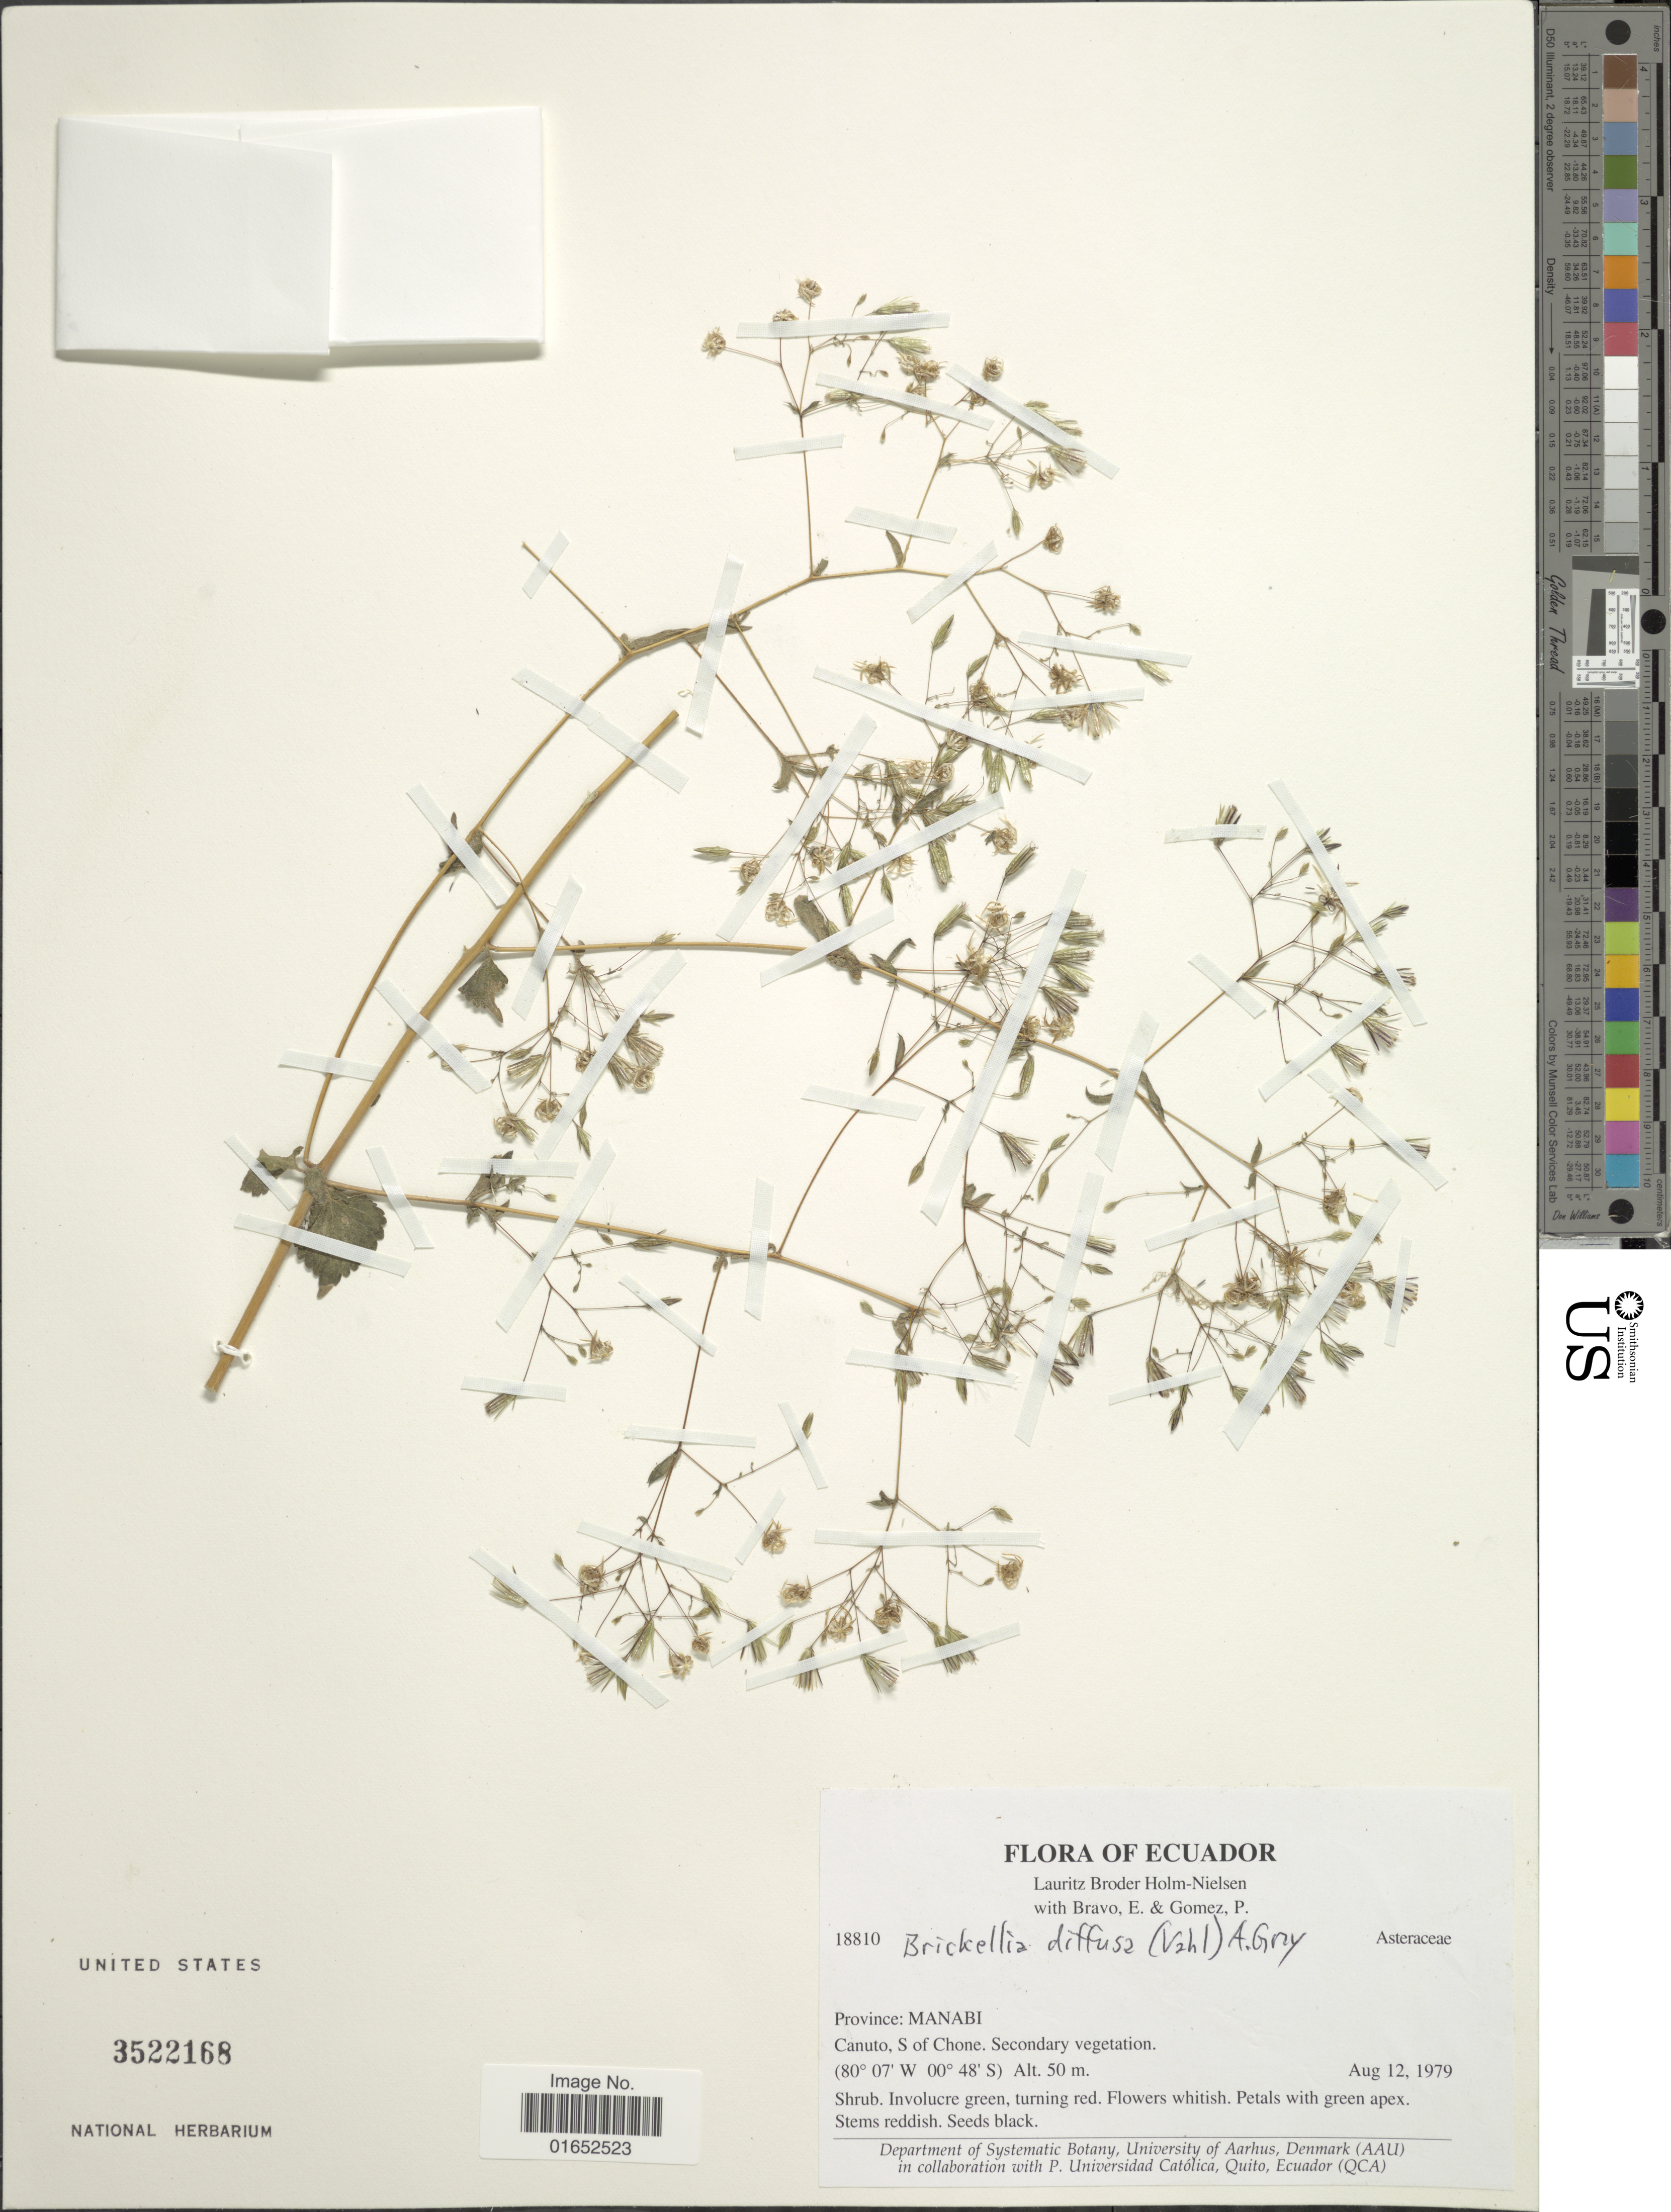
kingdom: Plantae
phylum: Tracheophyta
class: Magnoliopsida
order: Asterales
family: Asteraceae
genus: Brickellia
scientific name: Brickellia diffusa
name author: (Vahl) A. Gray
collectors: L. B. Holm-Nielsen, E. Bravo & P. Gomez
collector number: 18810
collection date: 1979-08-12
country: Ecuador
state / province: Manabí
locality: Canuto, S of Chone. Secondary vegetation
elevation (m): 50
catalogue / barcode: US 3522168